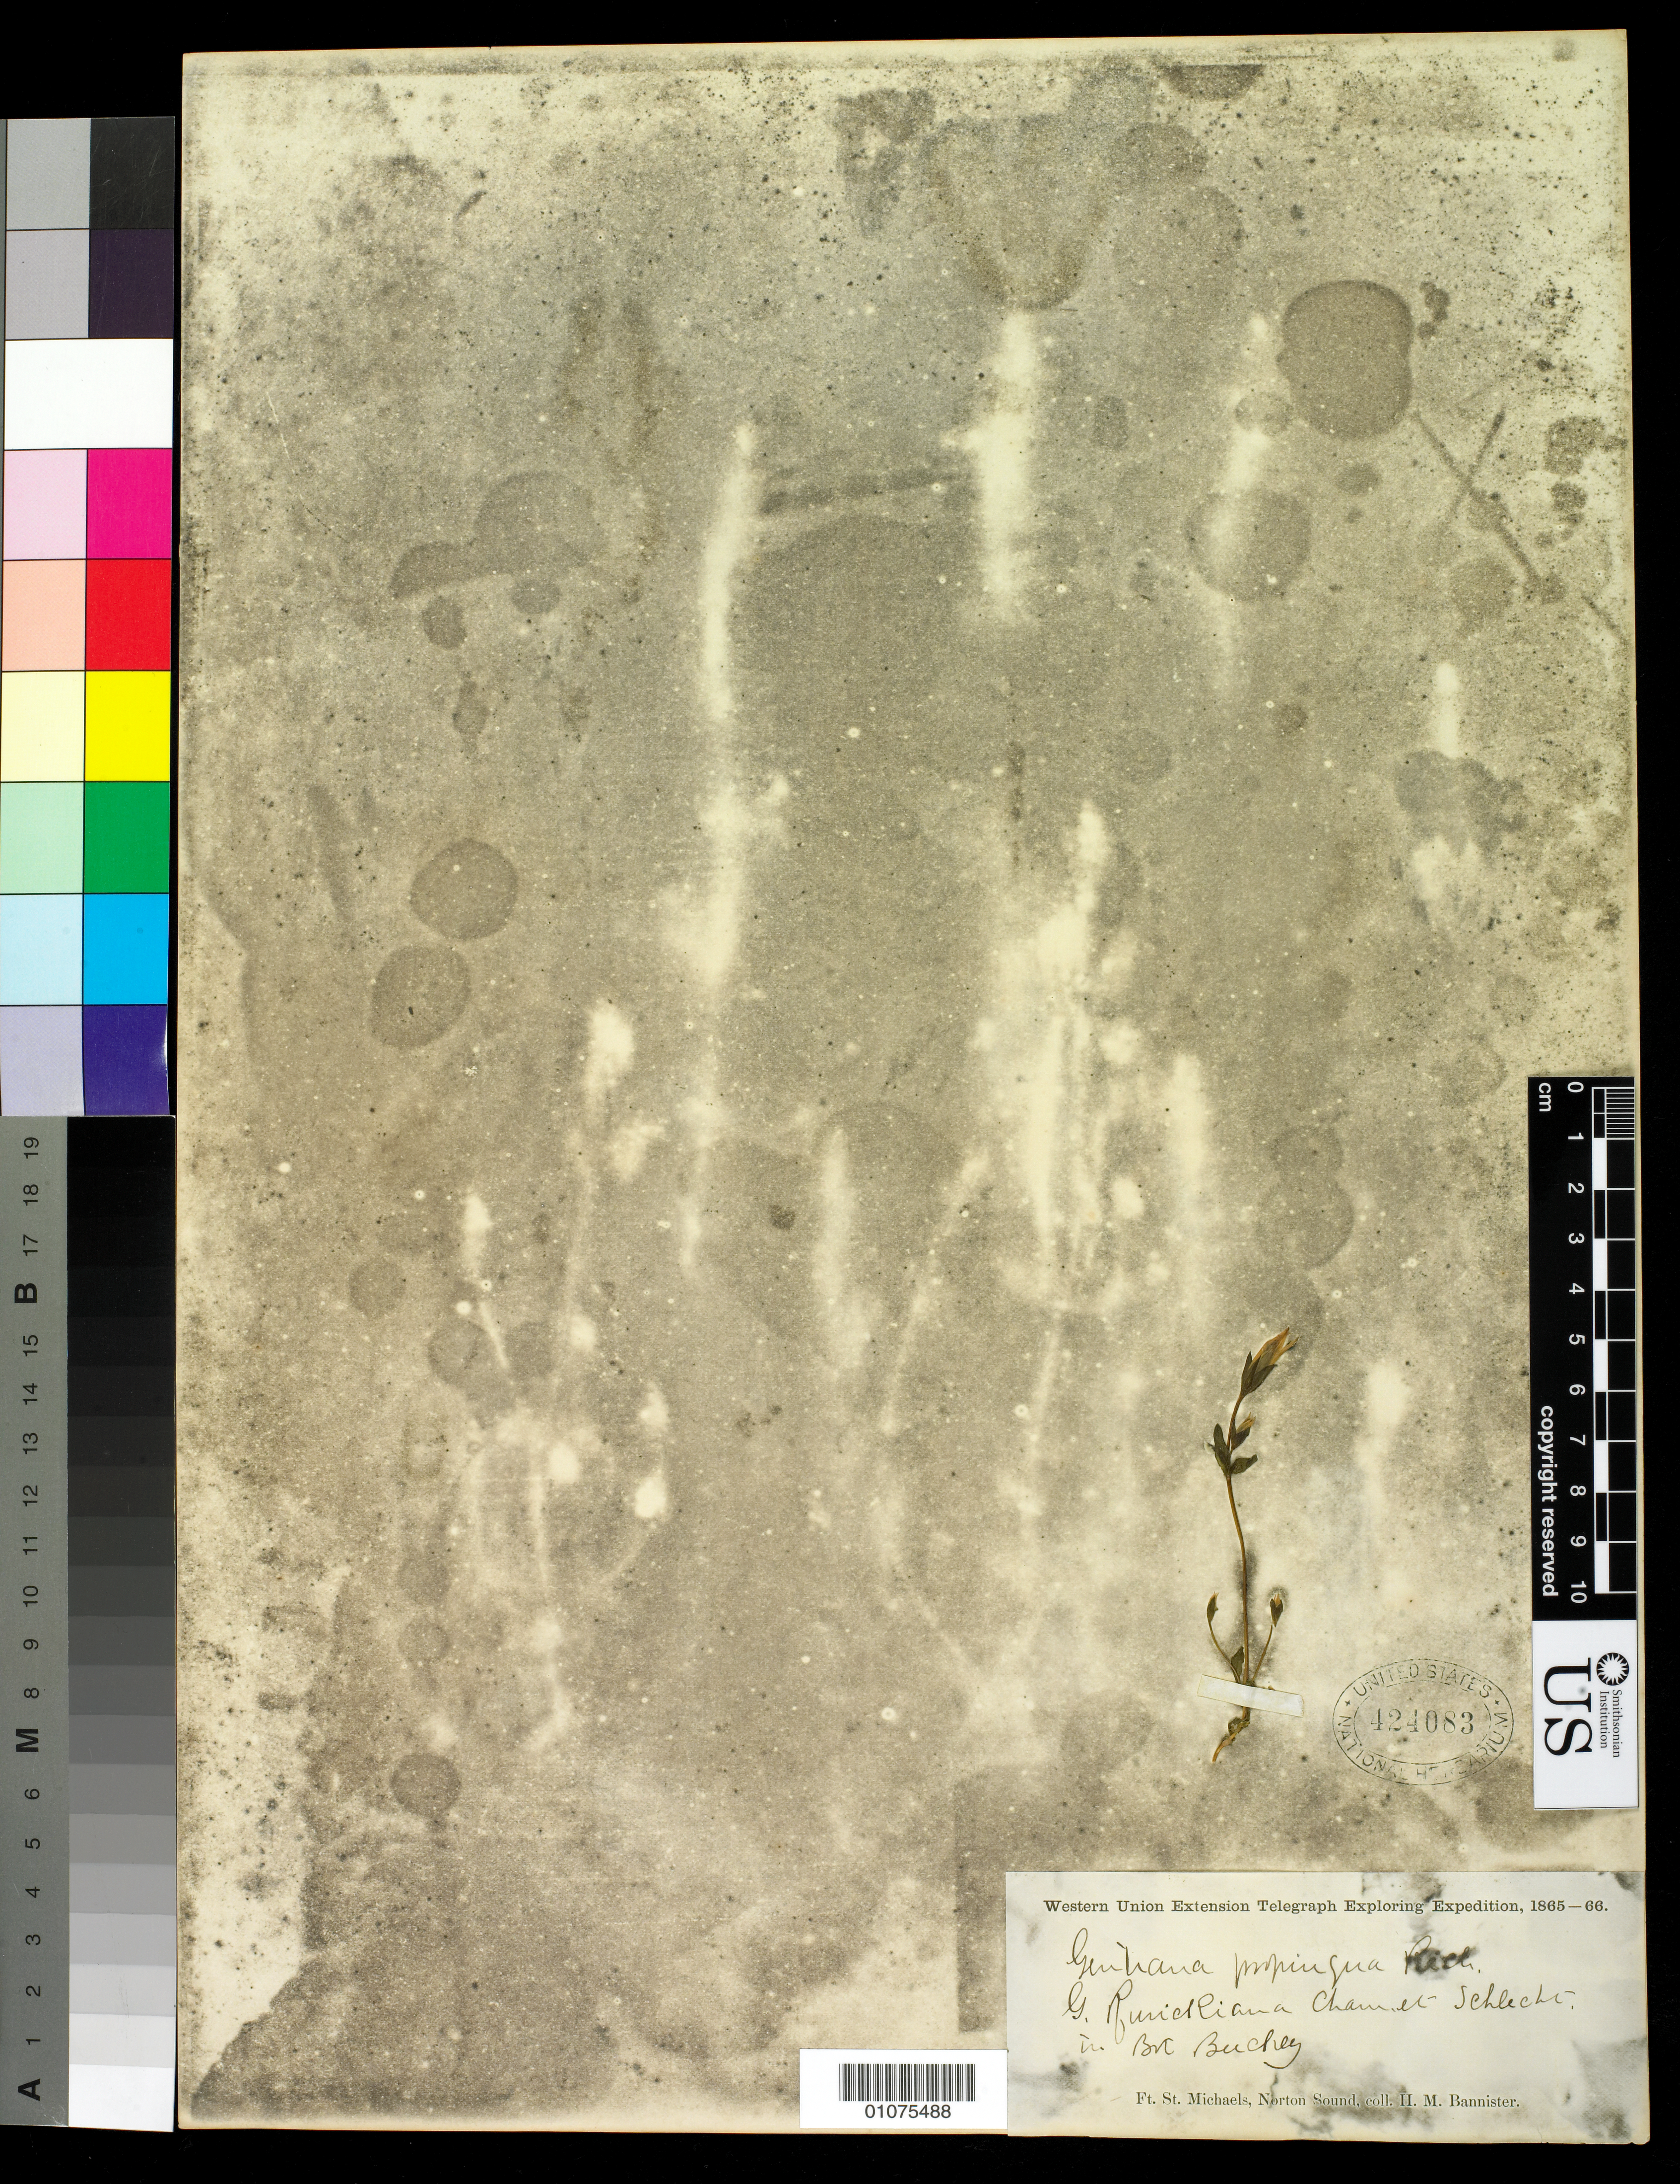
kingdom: Plantae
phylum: Tracheophyta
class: Magnoliopsida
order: Gentianales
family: Gentianaceae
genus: Gentiana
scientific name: Gentiana propinqua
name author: Richards.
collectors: H. Bannister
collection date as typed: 1865 to -- --- 1866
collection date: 1865/1866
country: United States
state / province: Alaska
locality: Ft. St. Michaels, Norton Sound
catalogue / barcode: US 424083